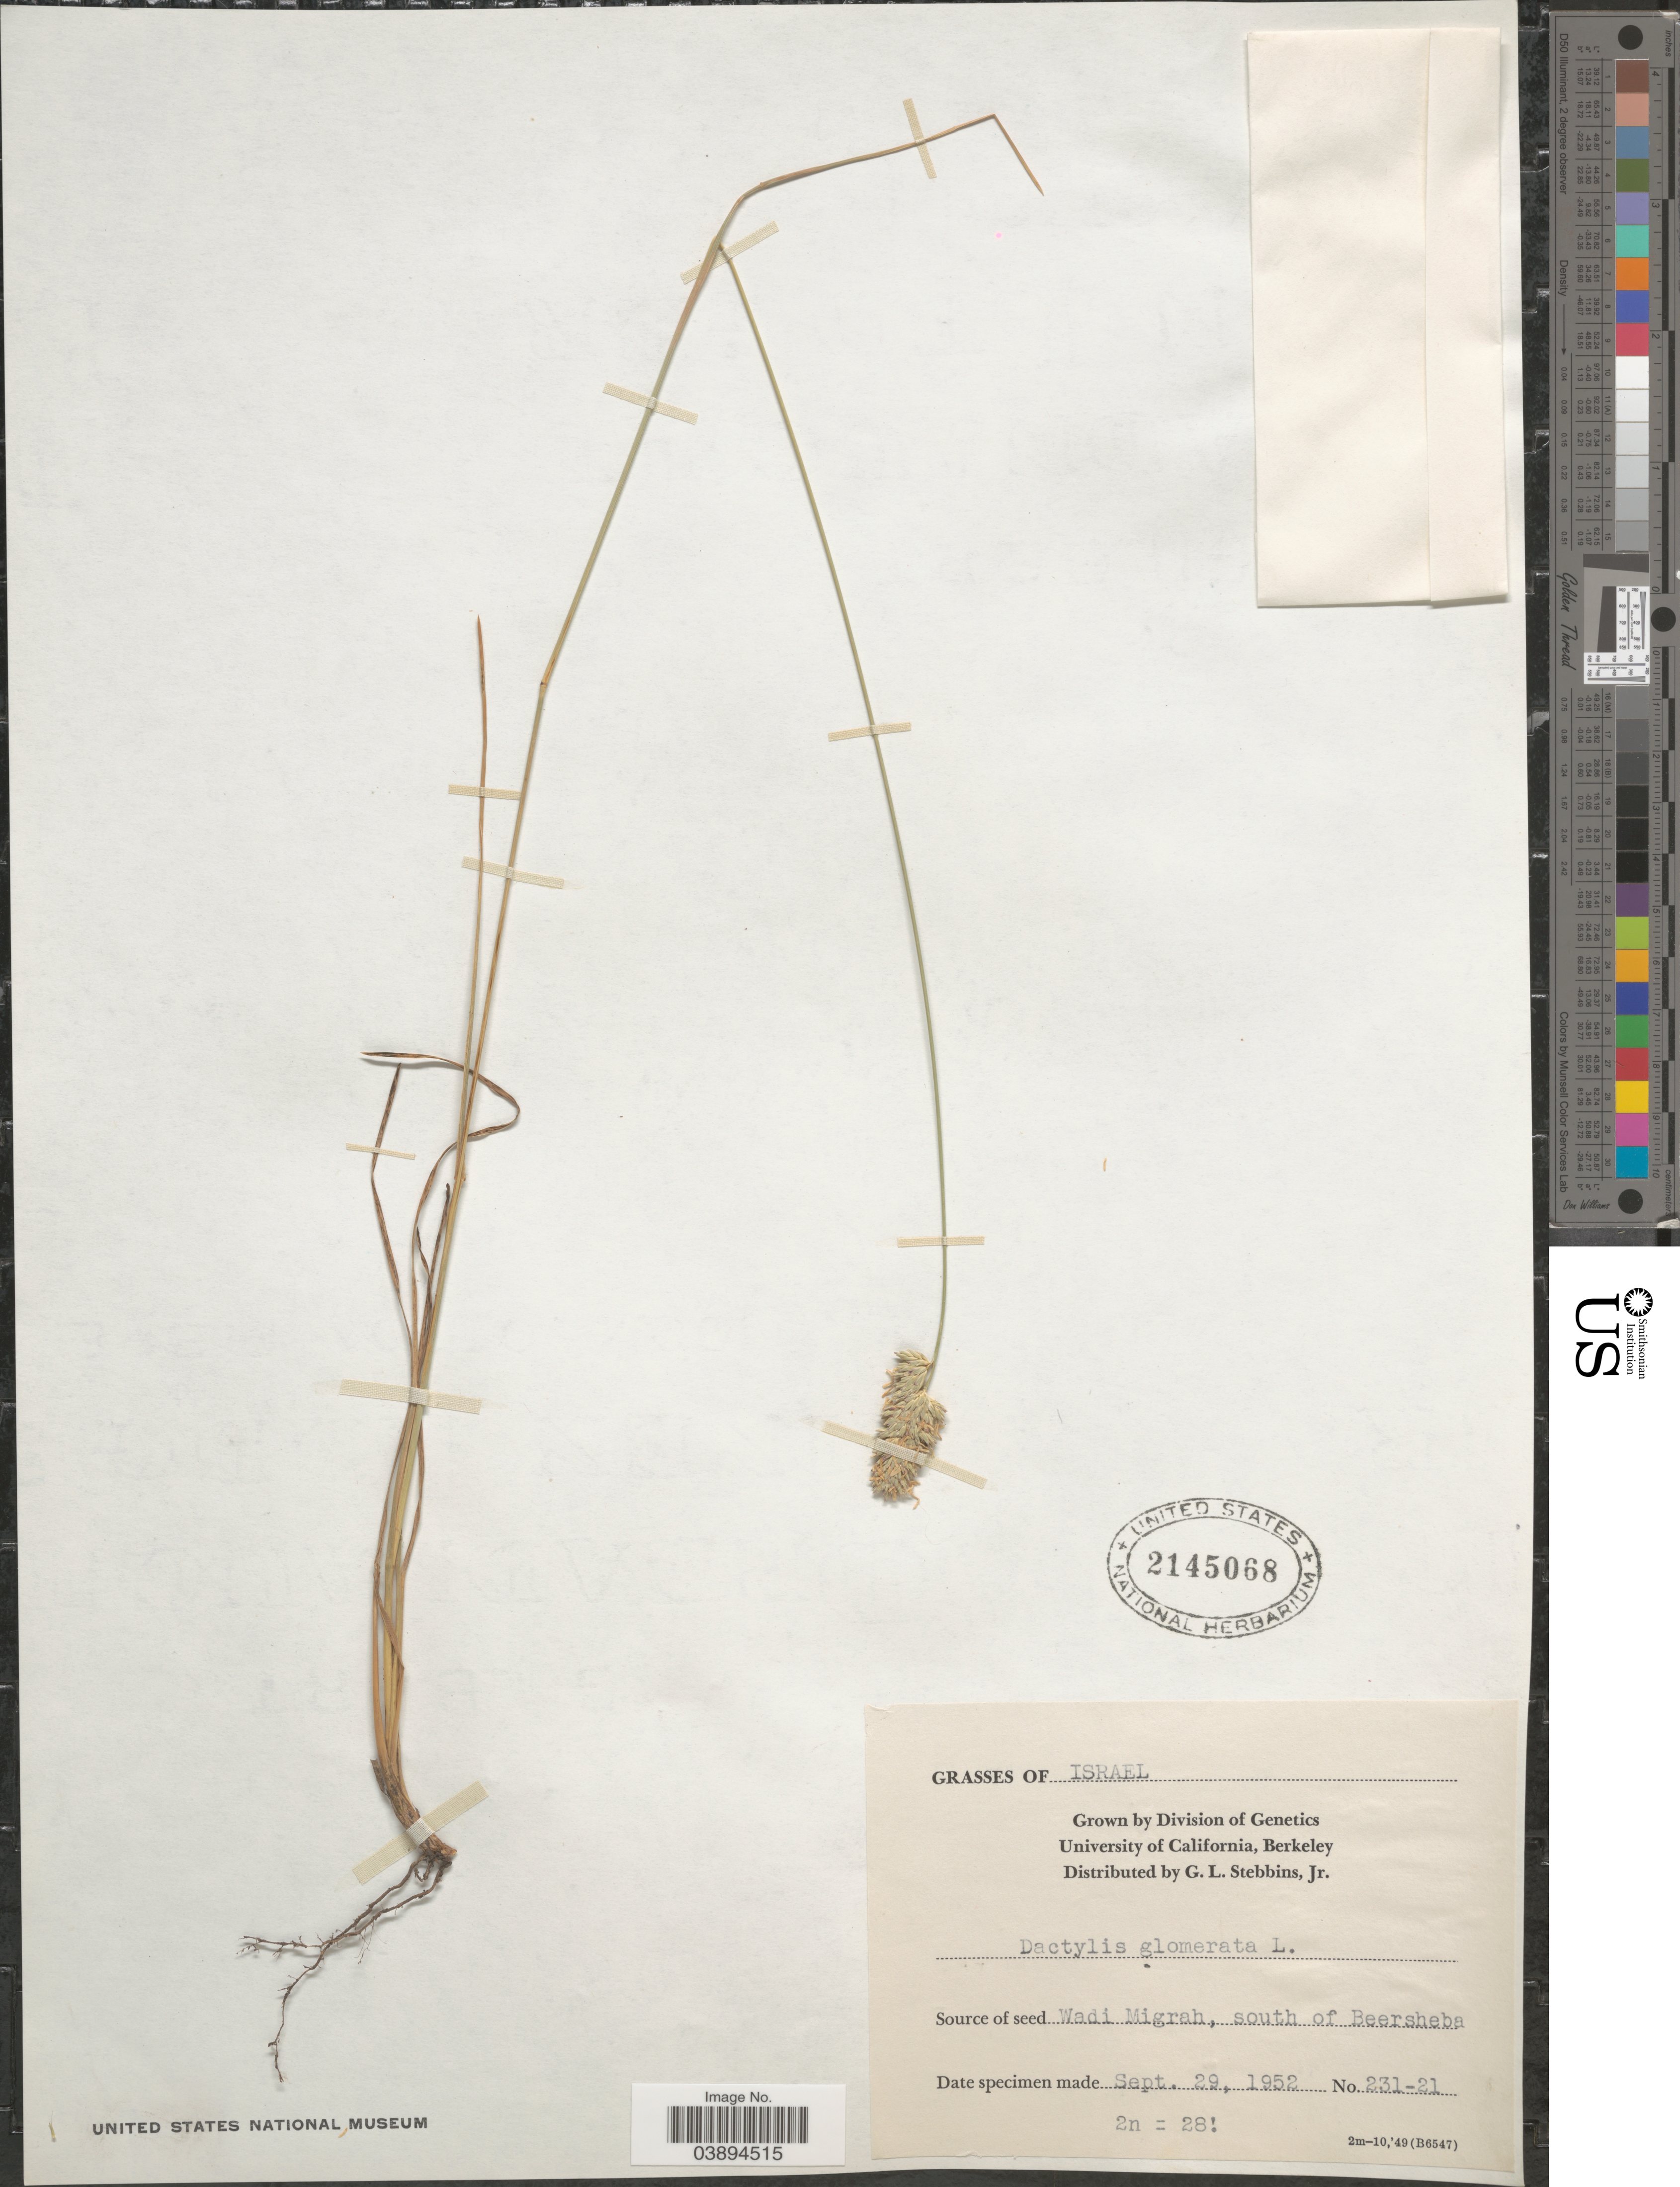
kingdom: Plantae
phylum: Tracheophyta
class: Liliopsida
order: Poales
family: Poaceae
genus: Dactylis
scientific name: Dactylis glomerata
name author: L.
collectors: G. L. Stebbins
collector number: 231-21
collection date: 1952-09-29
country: Israel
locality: Wadi Migrah, south of Beersheba.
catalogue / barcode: US 2145068